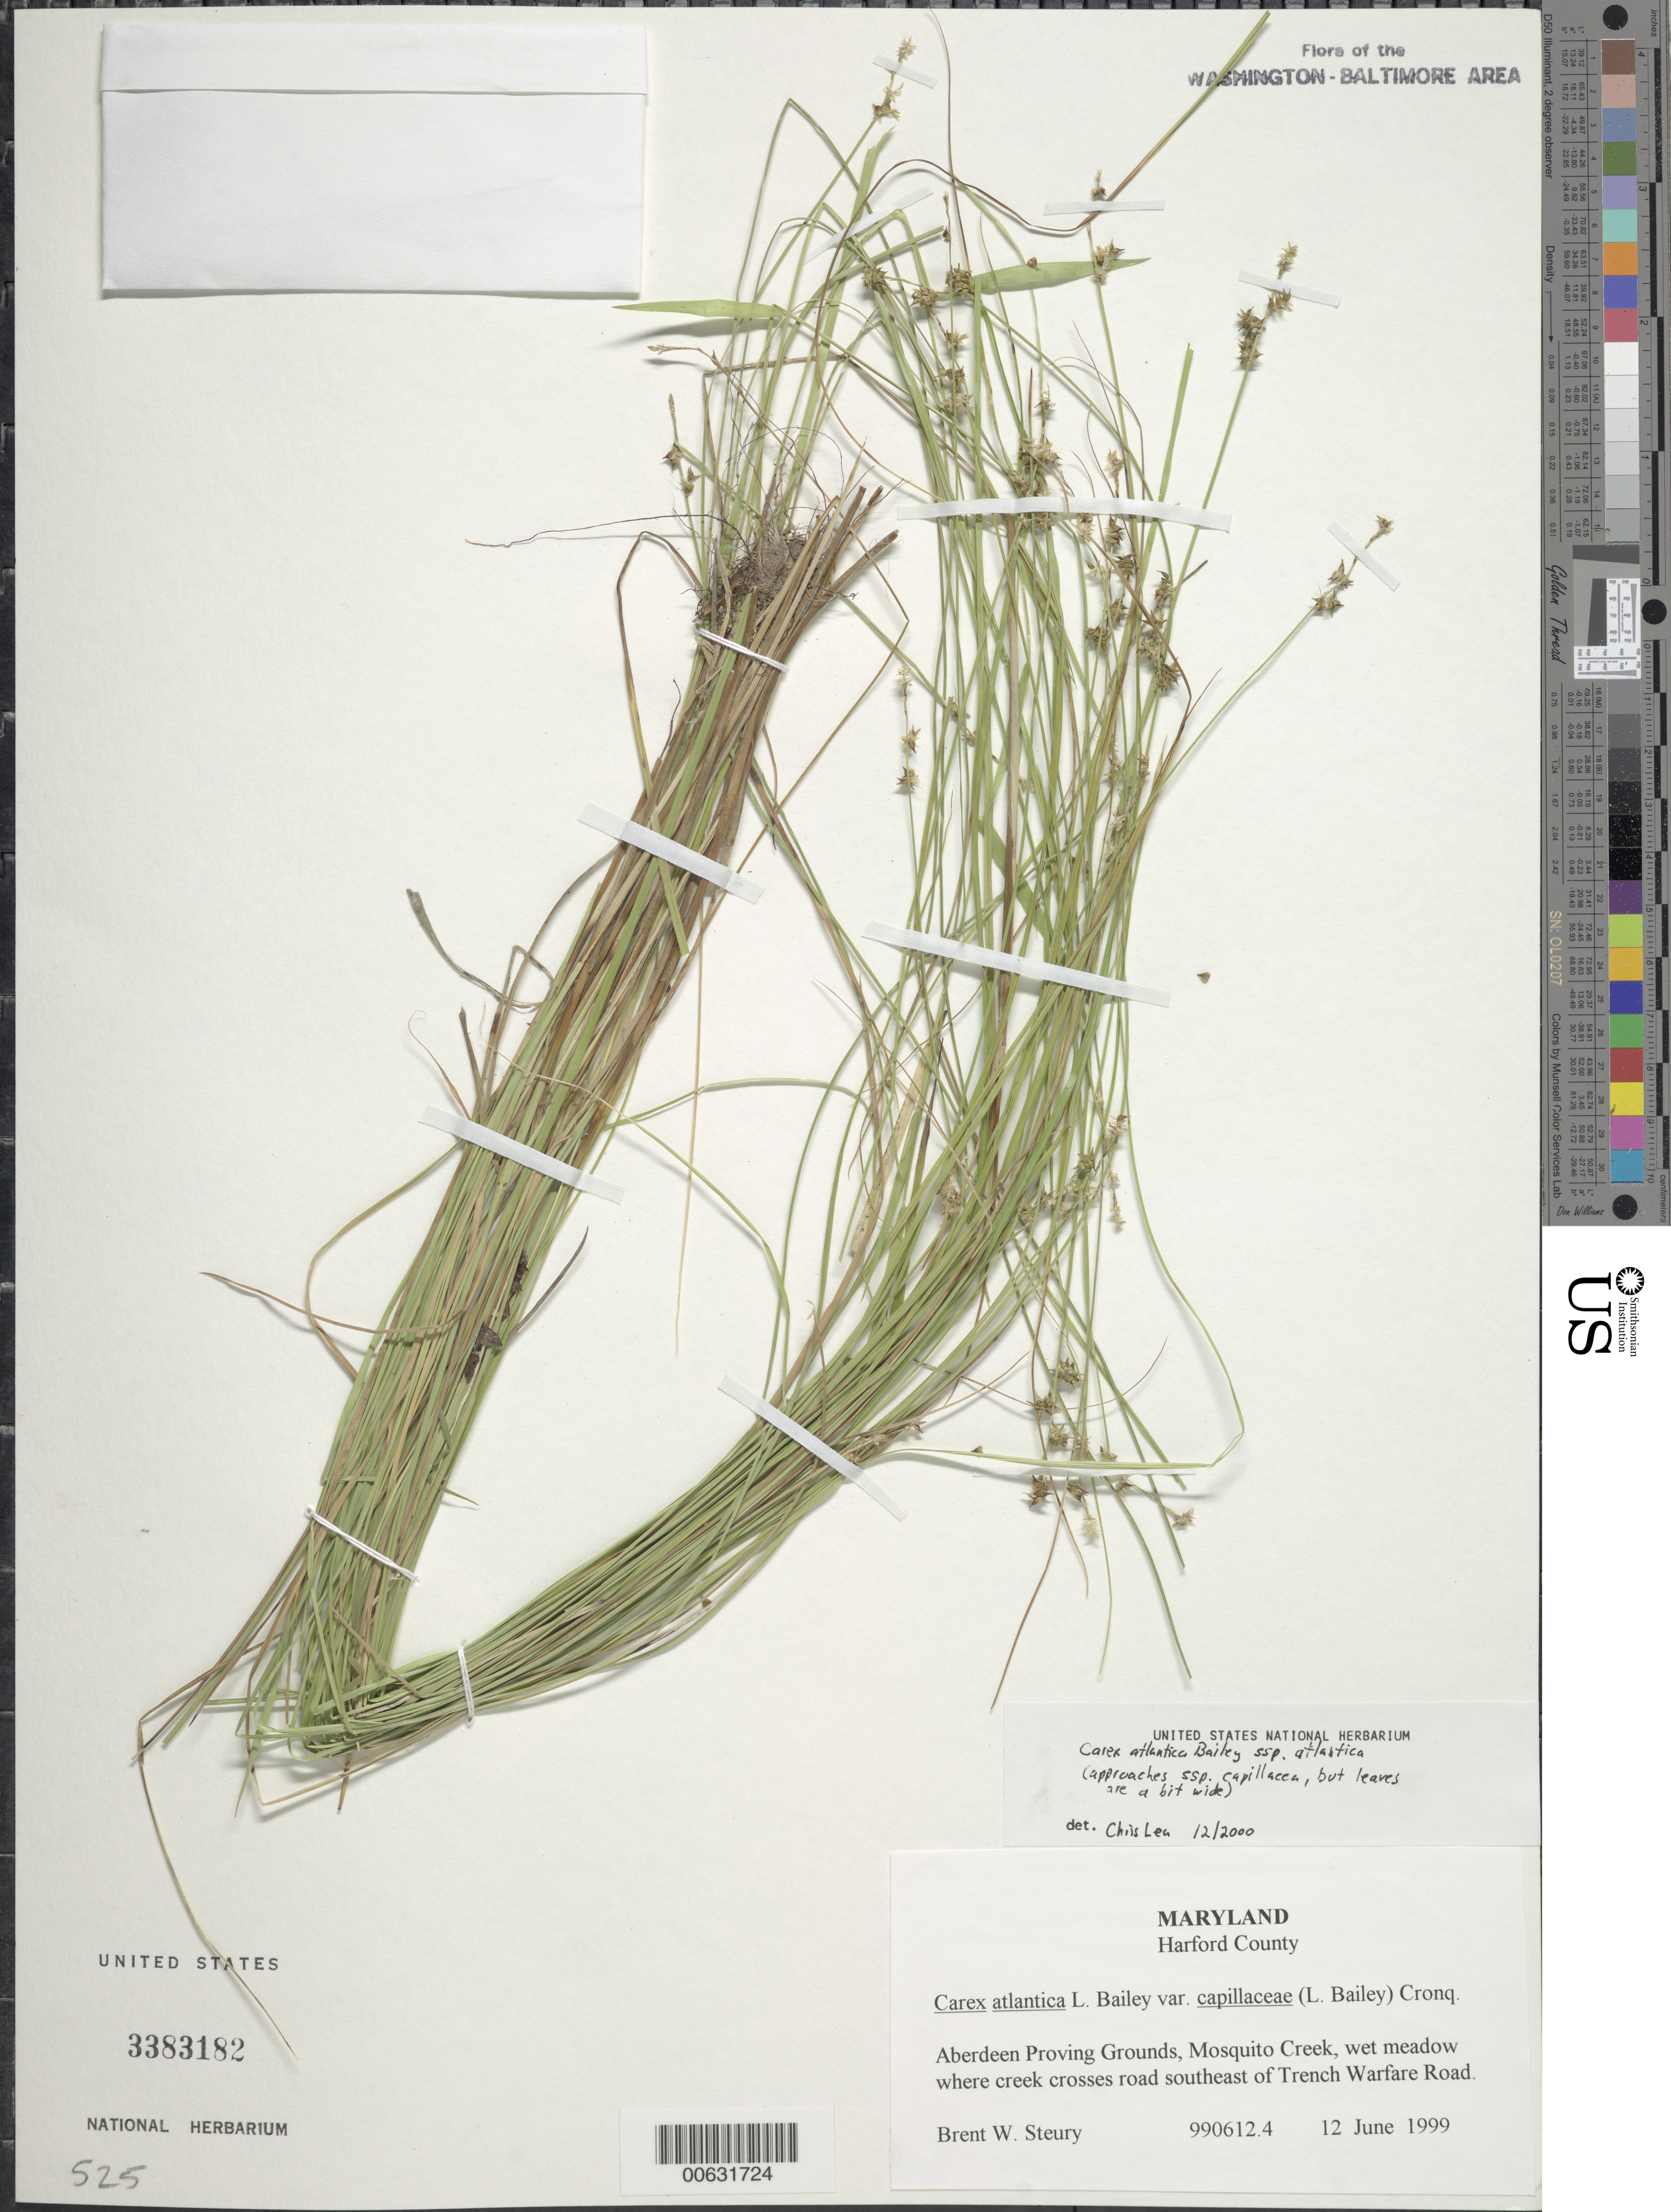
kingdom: Plantae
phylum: Tracheophyta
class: Liliopsida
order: Poales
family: Cyperaceae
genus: Carex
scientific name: Carex atlantica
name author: L.H. Bailey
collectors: B. Steury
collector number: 99612.4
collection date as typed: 12 Jun 1999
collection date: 1999-06-12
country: United States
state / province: Maryland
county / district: Harford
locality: Aberdeen Proving Grounds, Mosquito Creek, where creek crosses road southeast of Trench Warfare Road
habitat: Wet meadow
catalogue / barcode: US 3383182